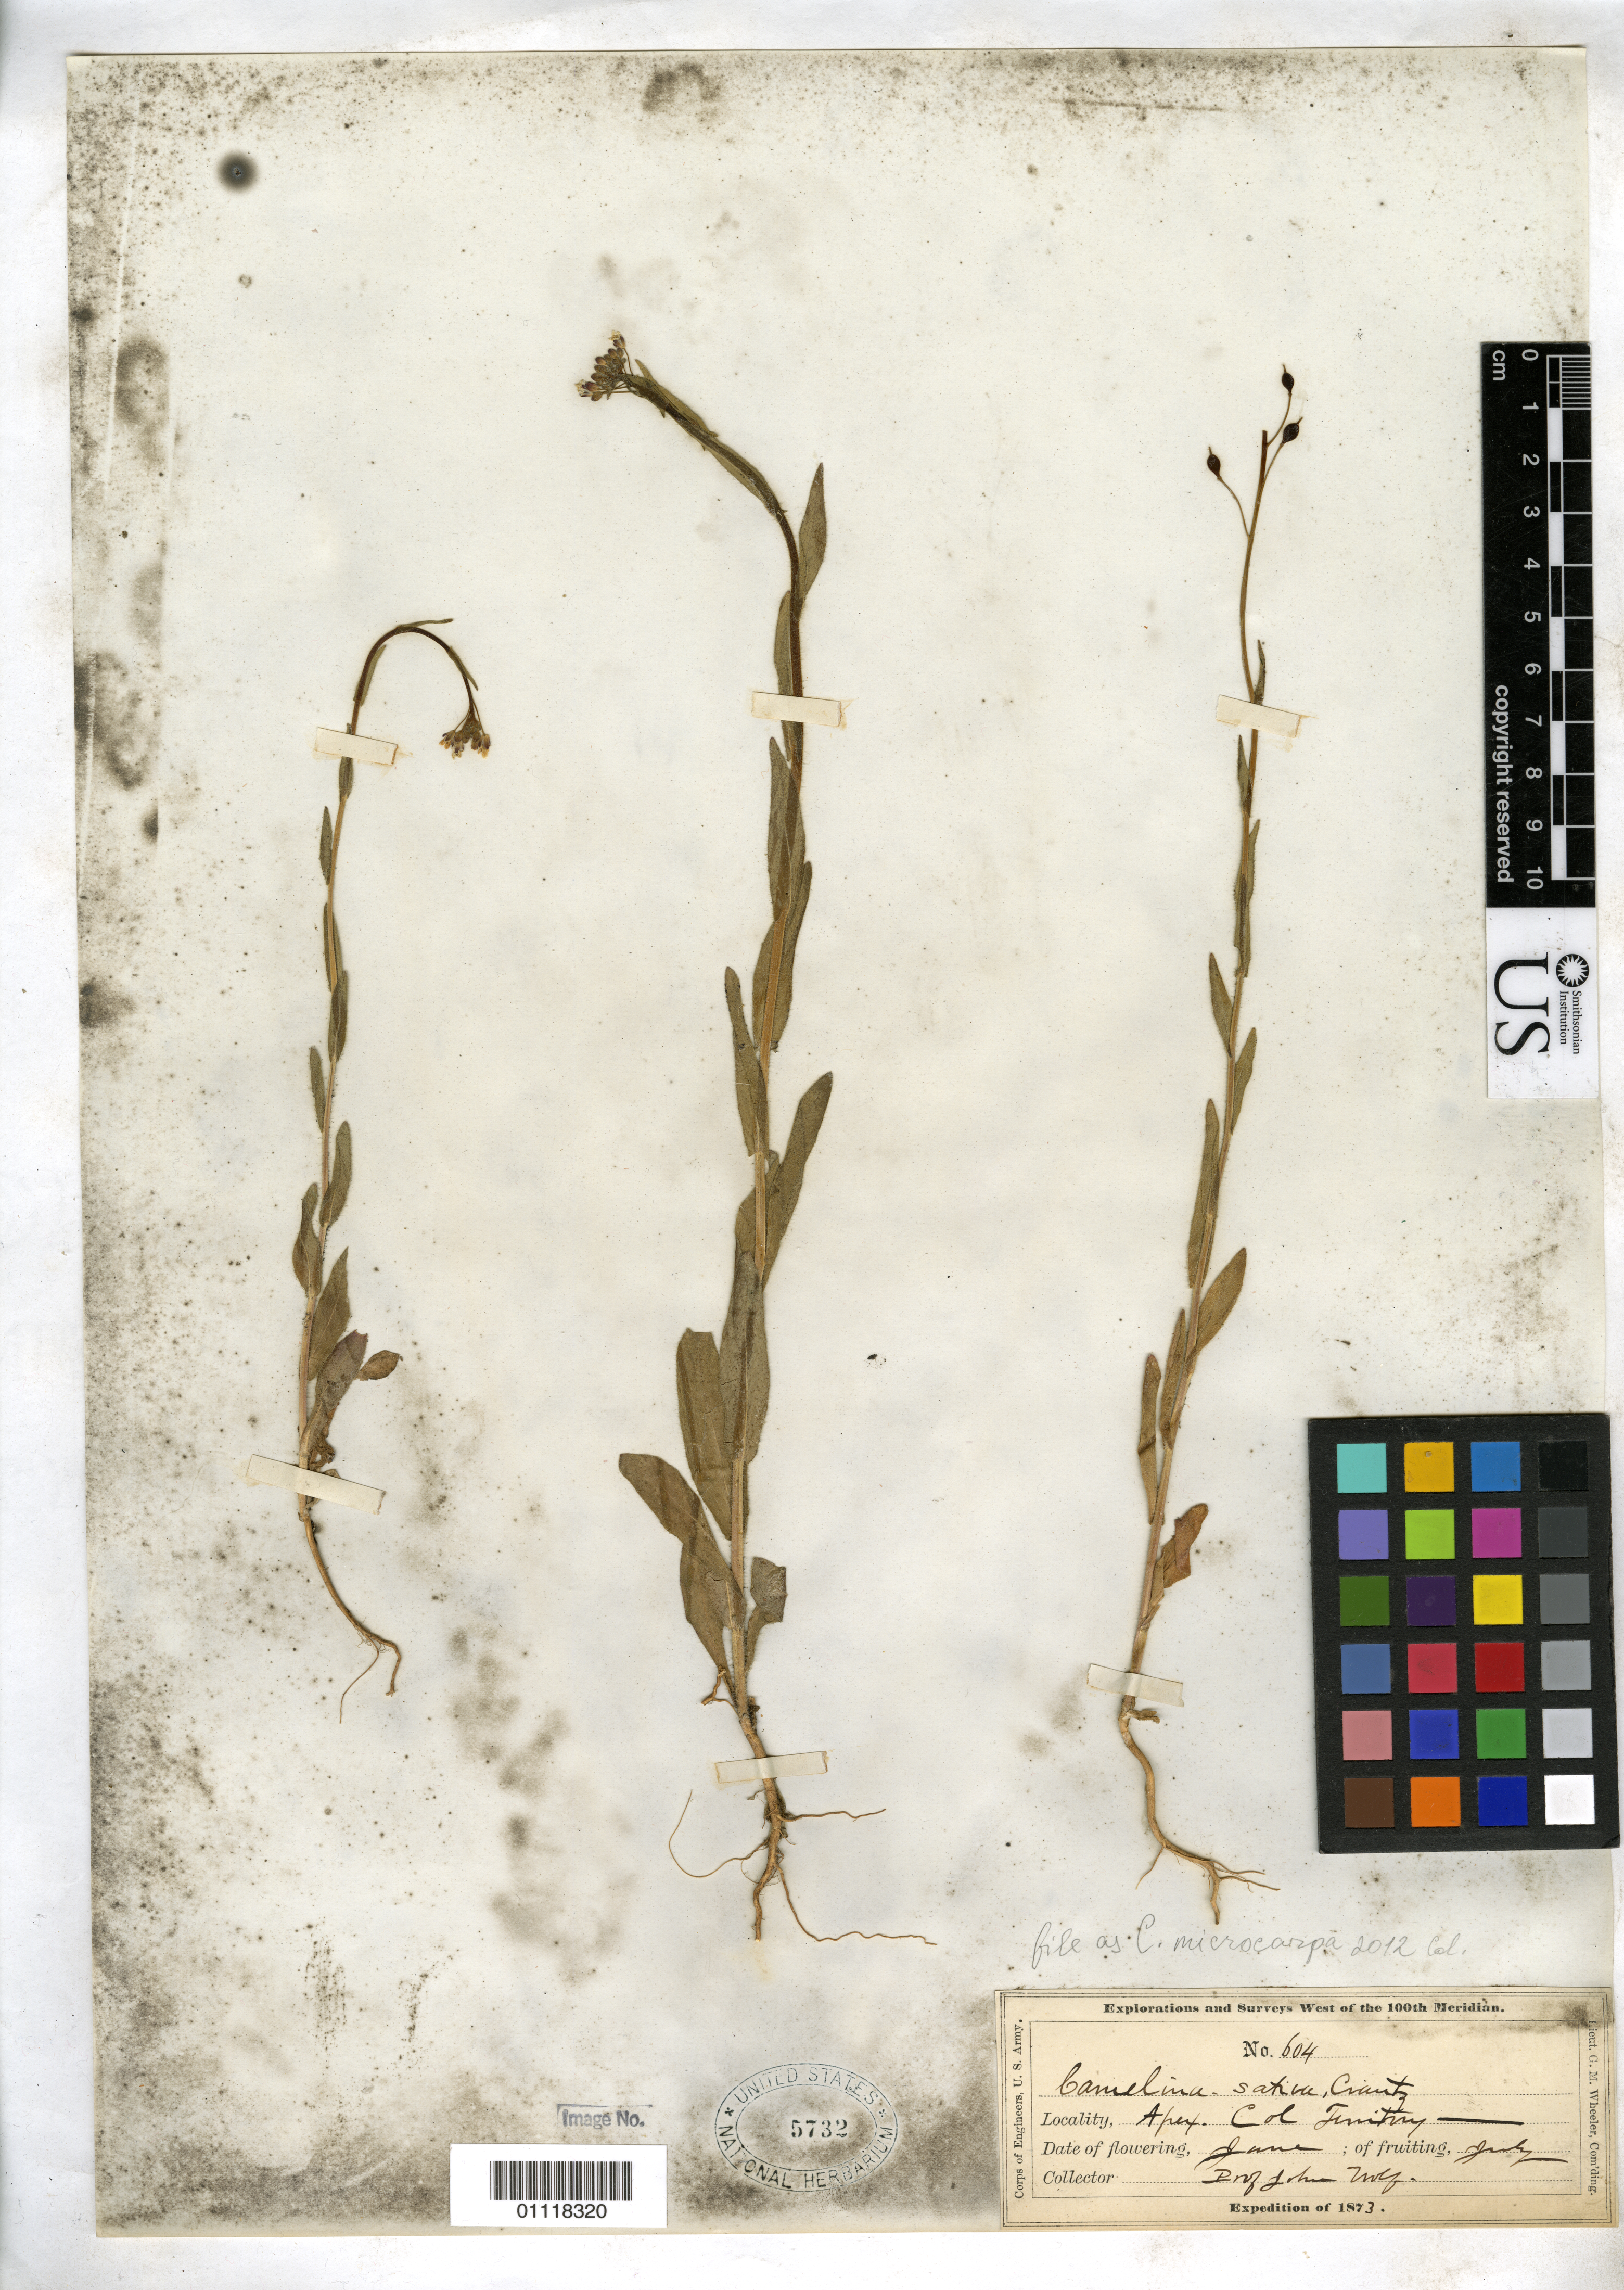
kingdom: Plantae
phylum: Tracheophyta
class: Magnoliopsida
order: Brassicales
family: Brassicaceae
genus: Camelina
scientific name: Camelina microcarpa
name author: DC.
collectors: J. Wolf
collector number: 604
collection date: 1873-06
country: United States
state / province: Colorado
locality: Apex. Col Territory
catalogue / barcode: US 5732